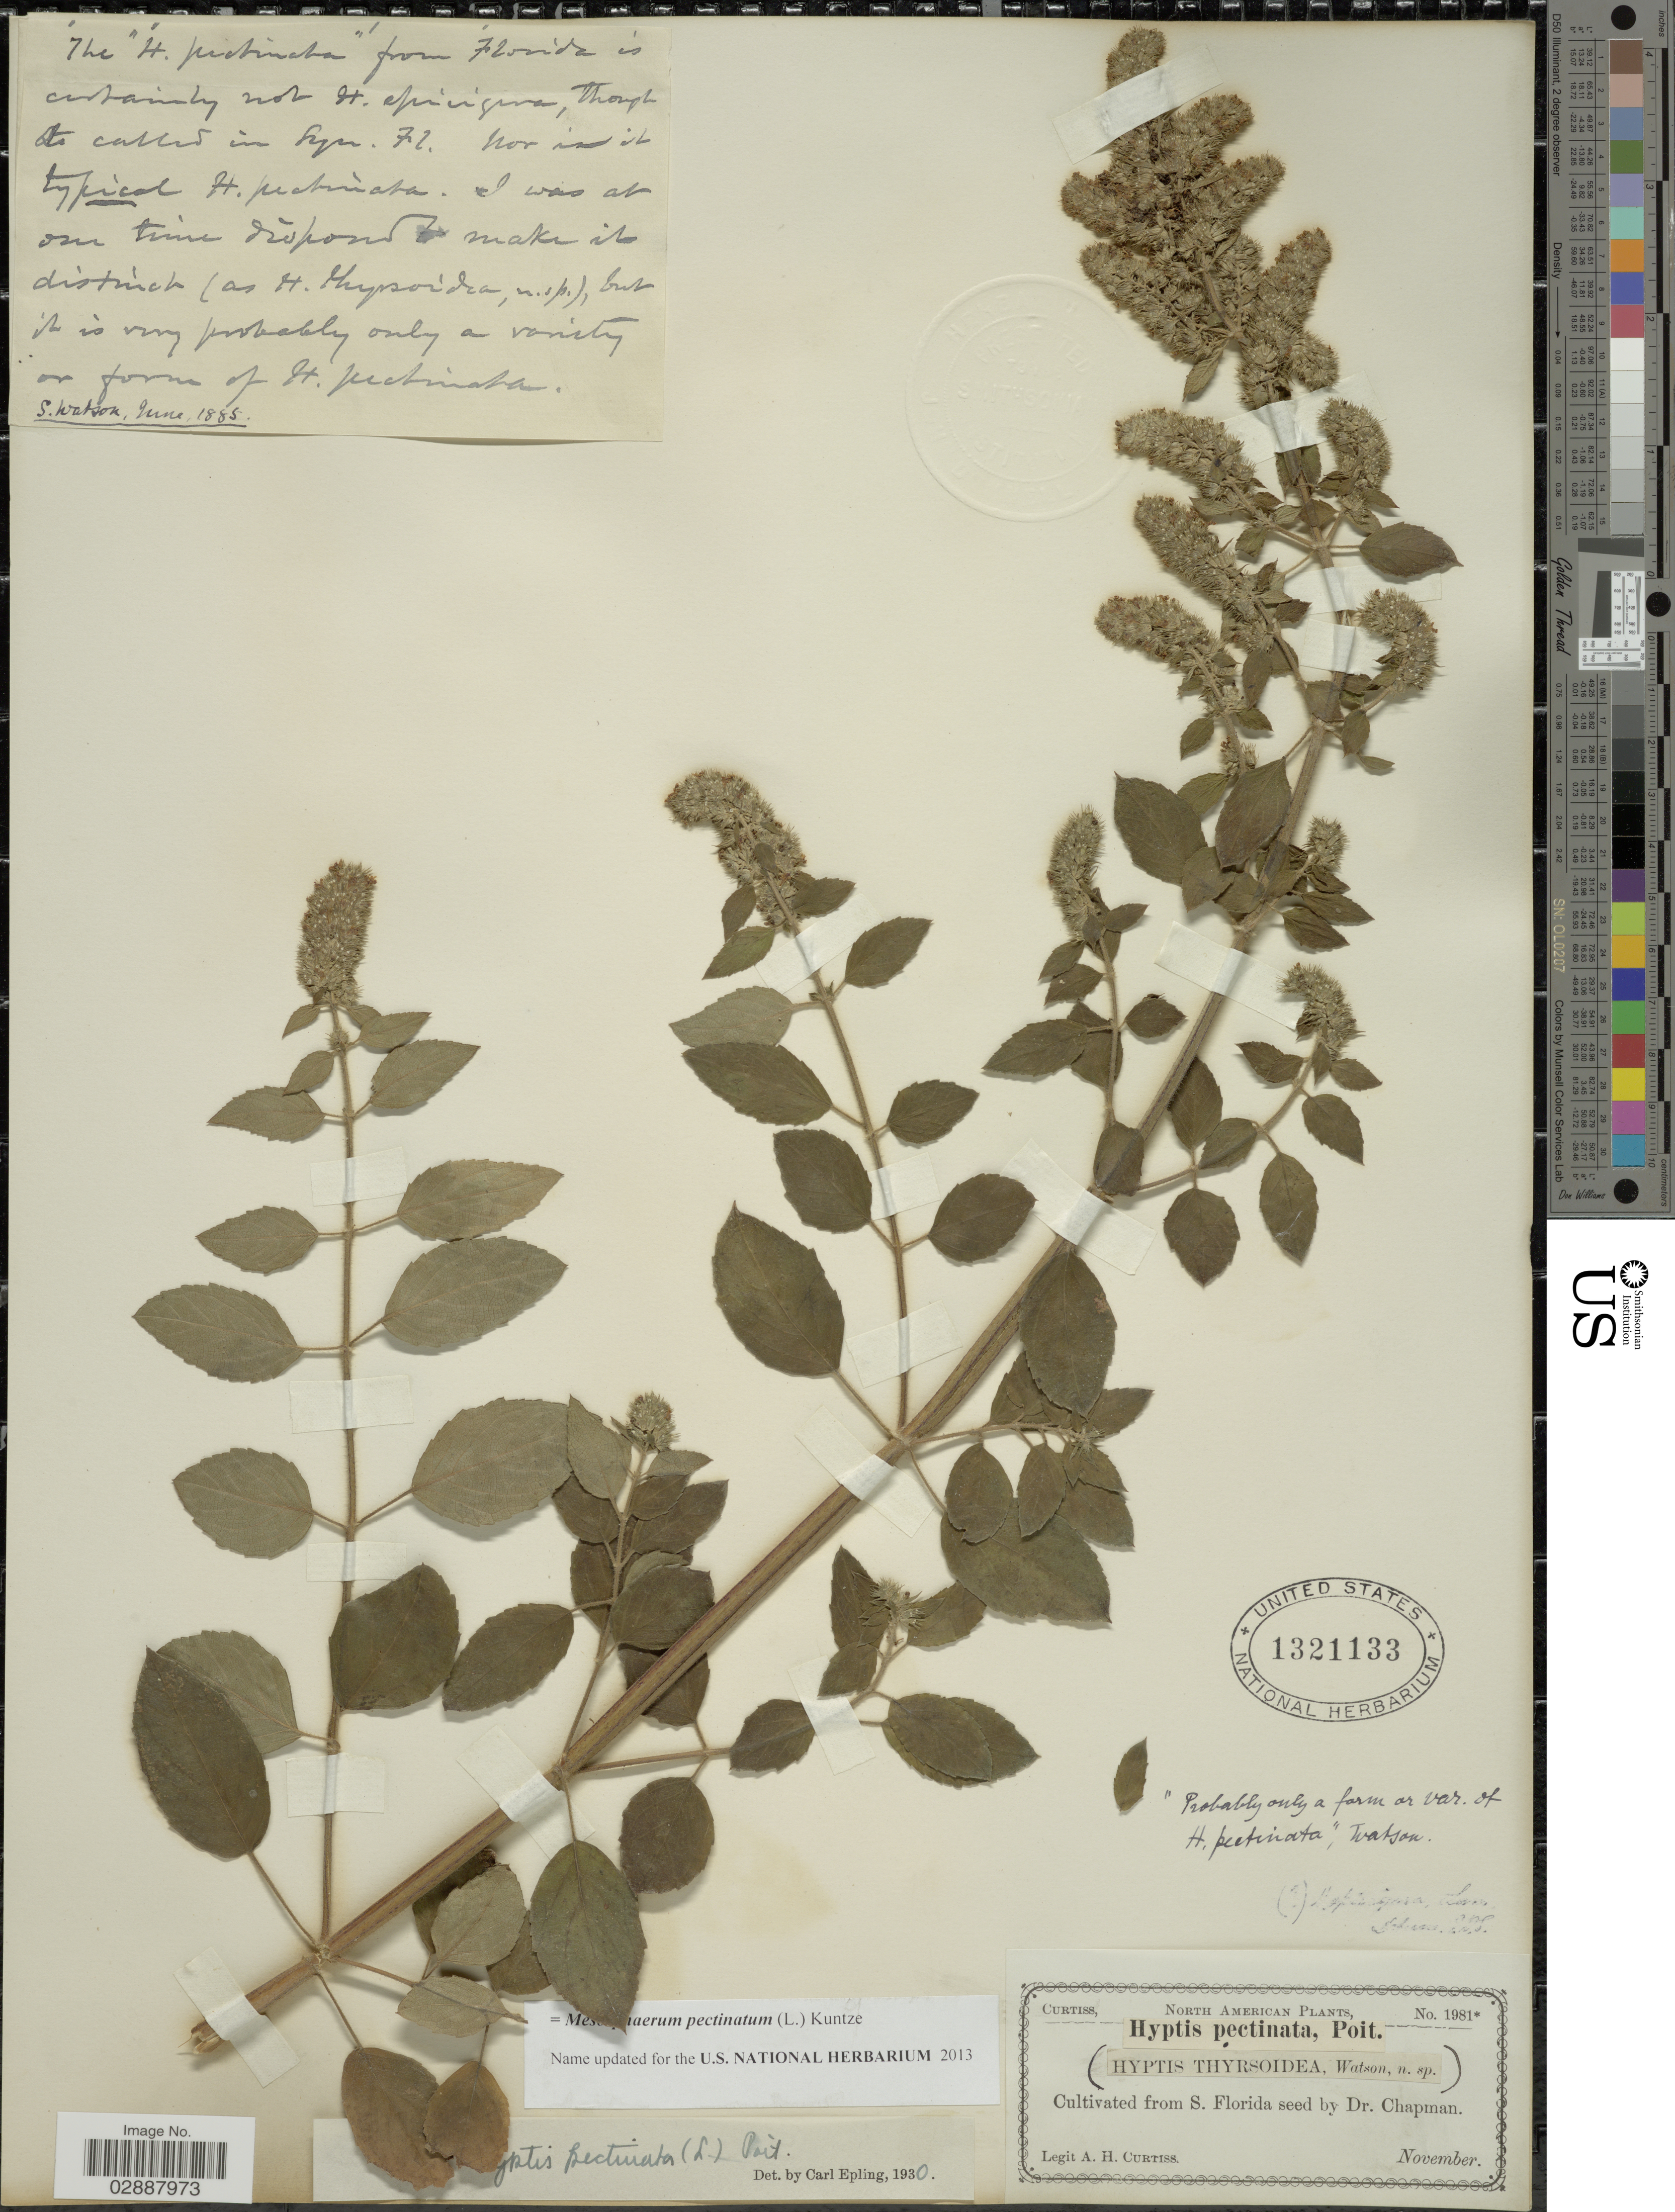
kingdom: Plantae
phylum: Tracheophyta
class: Magnoliopsida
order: Lamiales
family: Lamiaceae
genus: Mesosphaerum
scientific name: Mesosphaerum pectinatum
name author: (L.) Kuntze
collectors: A. Curtis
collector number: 1981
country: United States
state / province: Florida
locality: S. Florida.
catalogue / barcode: US 1321133